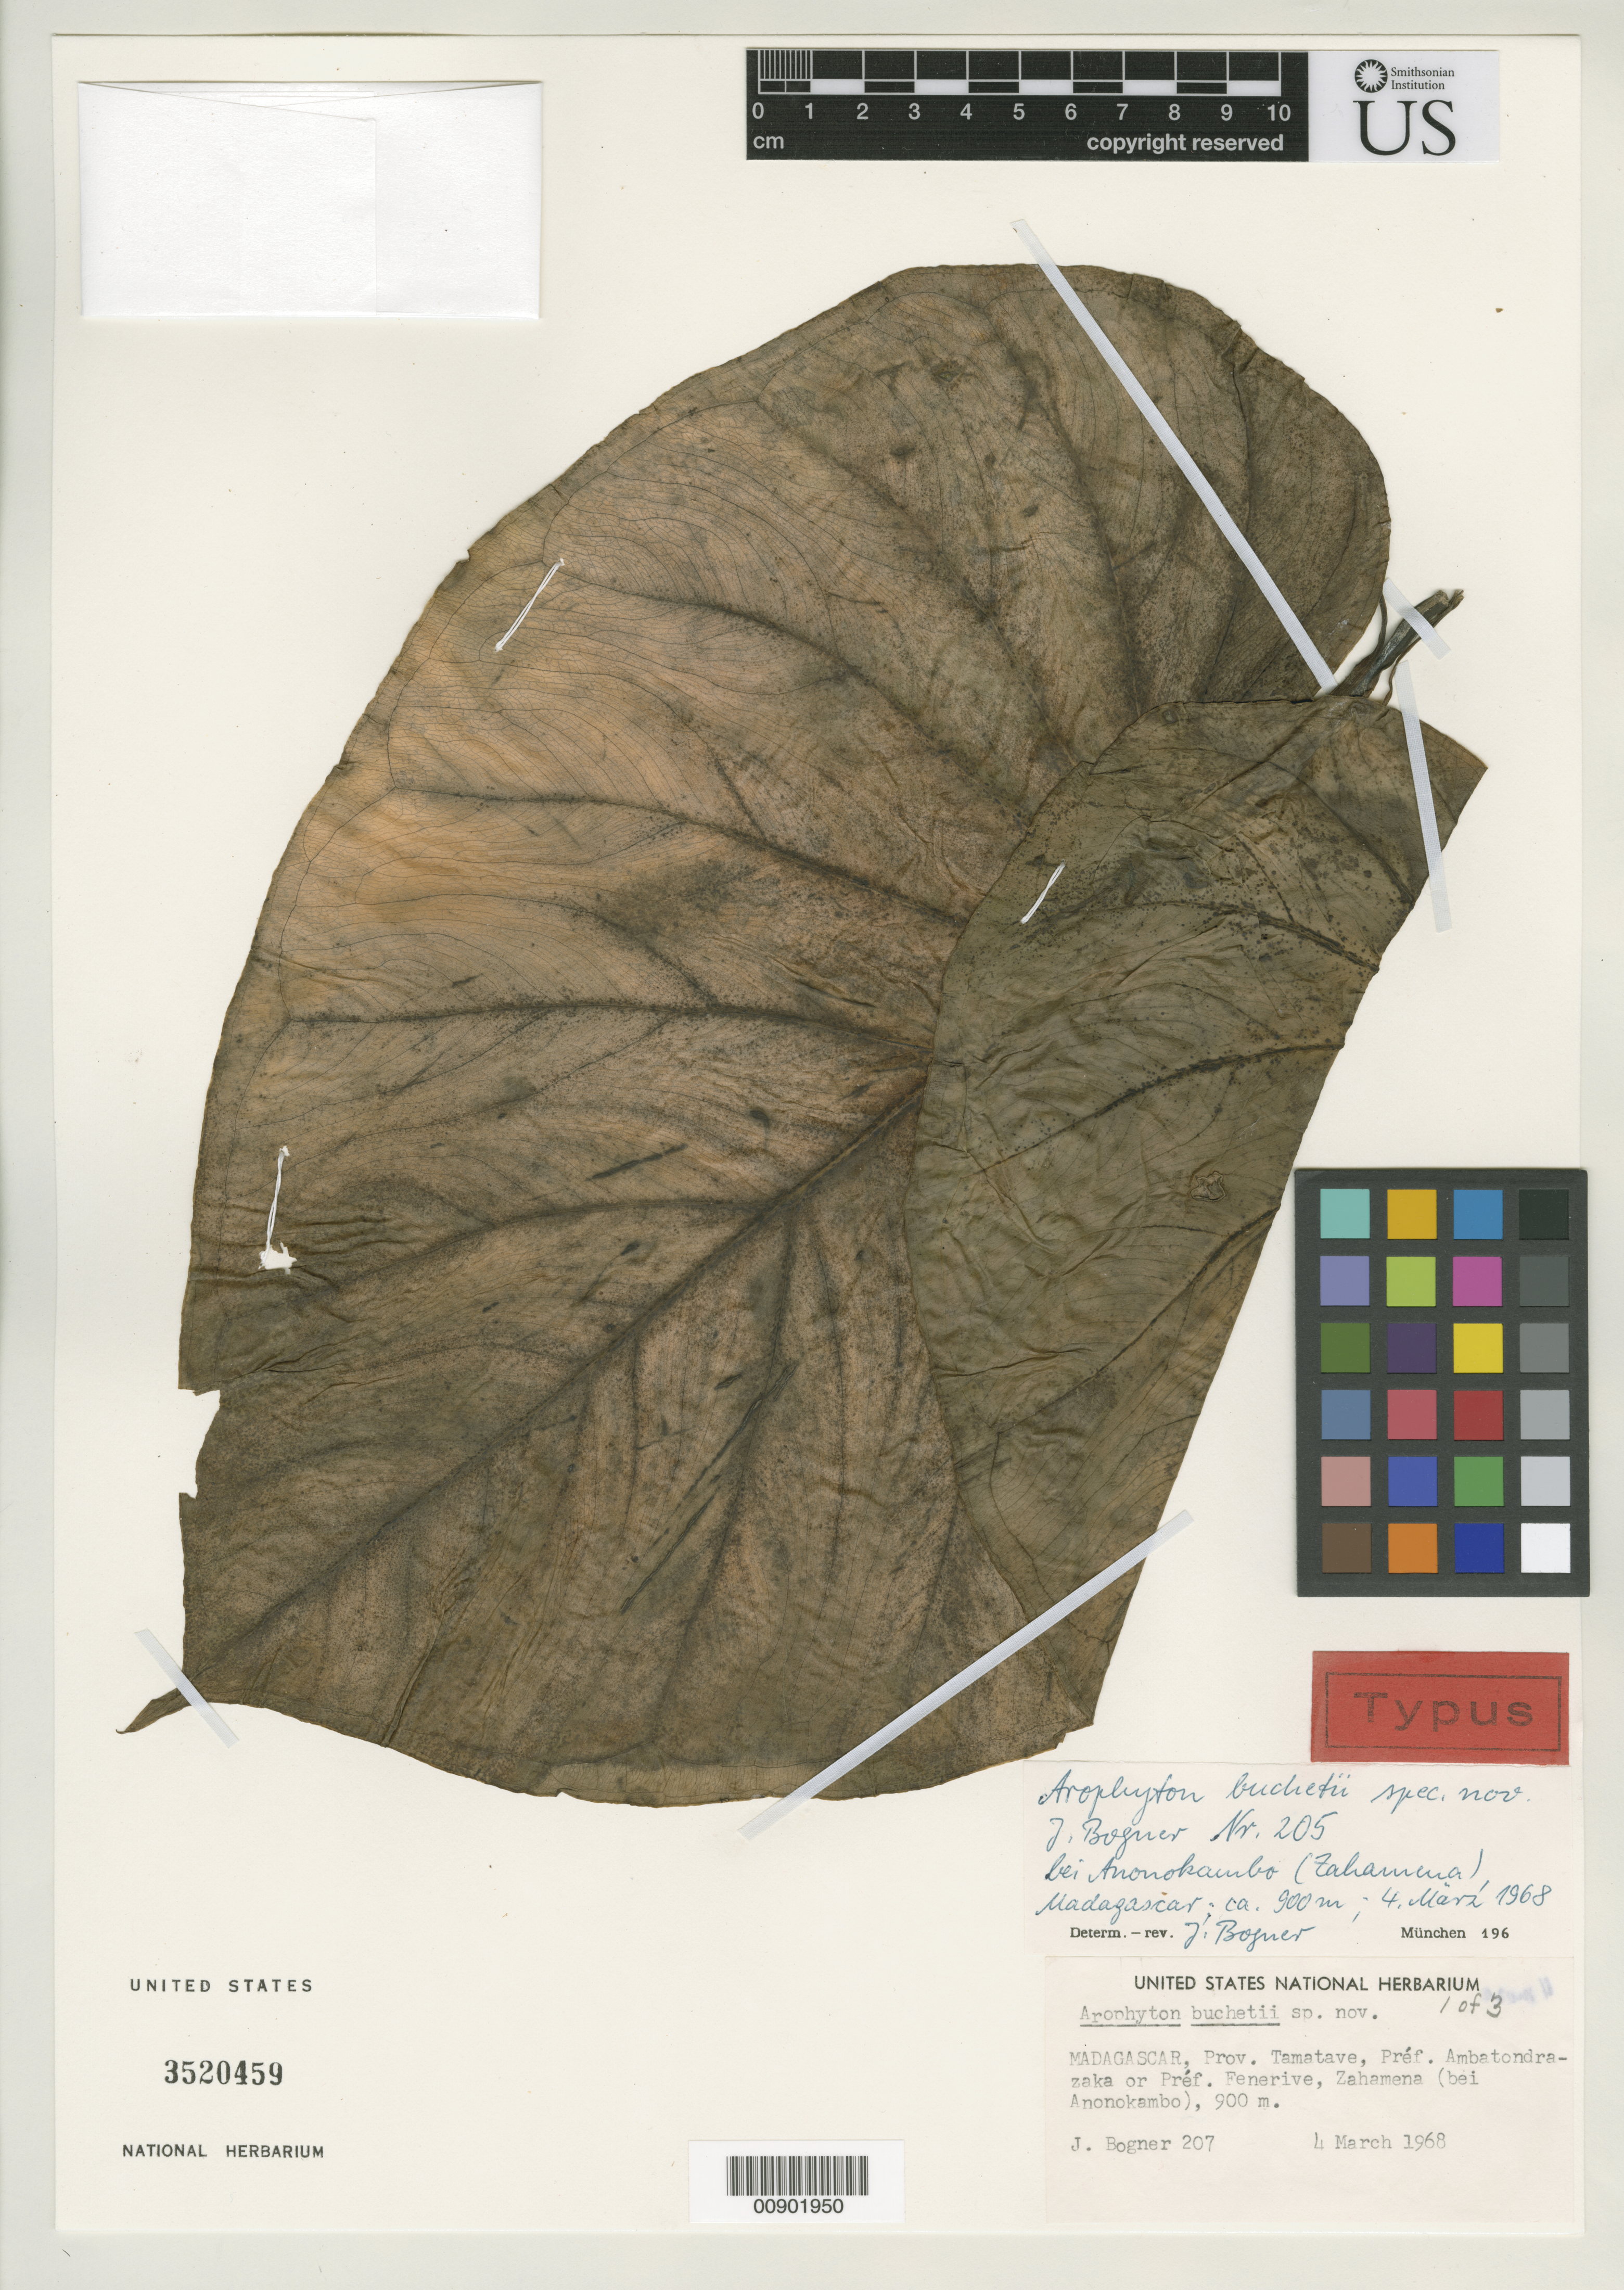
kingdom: Plantae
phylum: Tracheophyta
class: Liliopsida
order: Alismatales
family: Araceae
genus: Arophyton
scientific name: Arophyton buchetii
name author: Bogner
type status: Isotype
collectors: J. Bogner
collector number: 207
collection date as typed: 04 Mar 1968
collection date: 1968-03-04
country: Madagascar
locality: Prov. Tamatave, Préf. Ambatondrazaka or Préf. Fenerive, Zahamena (bei Anonokambo).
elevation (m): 900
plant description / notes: Possibly the holotype? Protologue cites holotype at US but none of several duplicates at US was annotated as such by the author and the protologue does not cite US sheet number.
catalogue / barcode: US 3520459